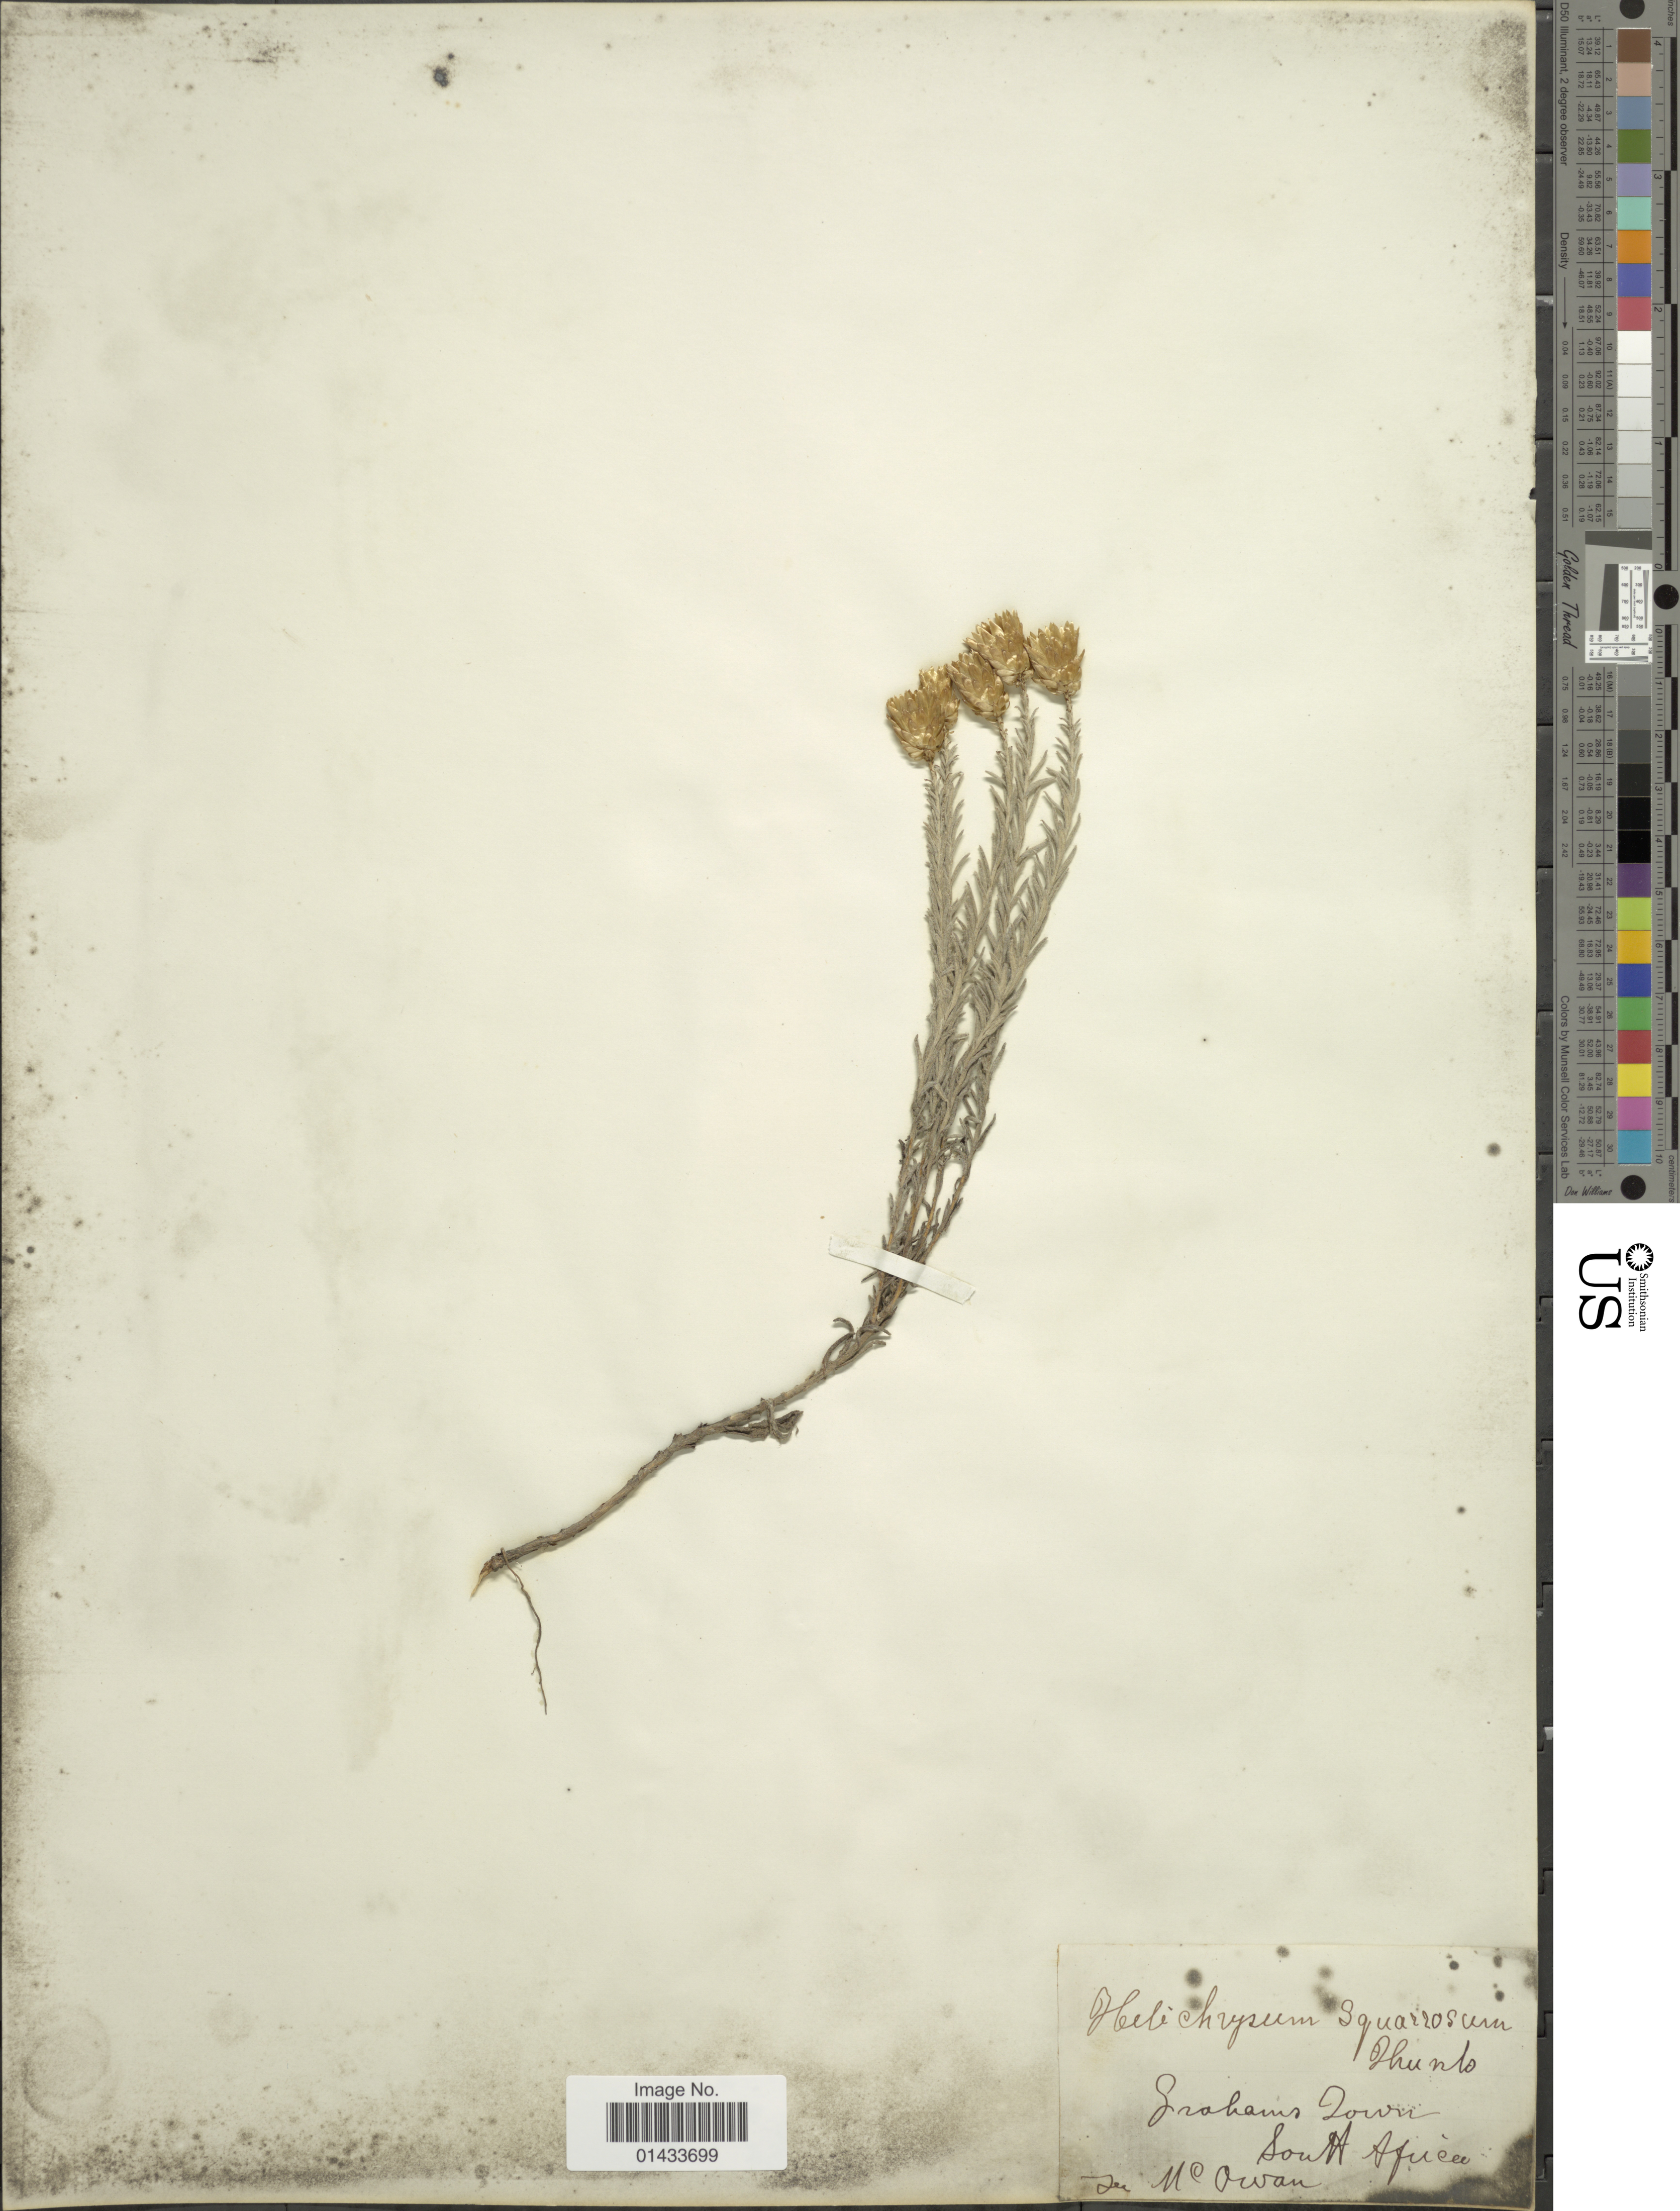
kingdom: Plantae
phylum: Tracheophyta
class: Magnoliopsida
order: Asterales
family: Asteraceae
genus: Helichrysum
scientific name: Helichrysum squarrosum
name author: Baker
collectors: M. P. Rowan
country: South Africa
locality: Grahams Town